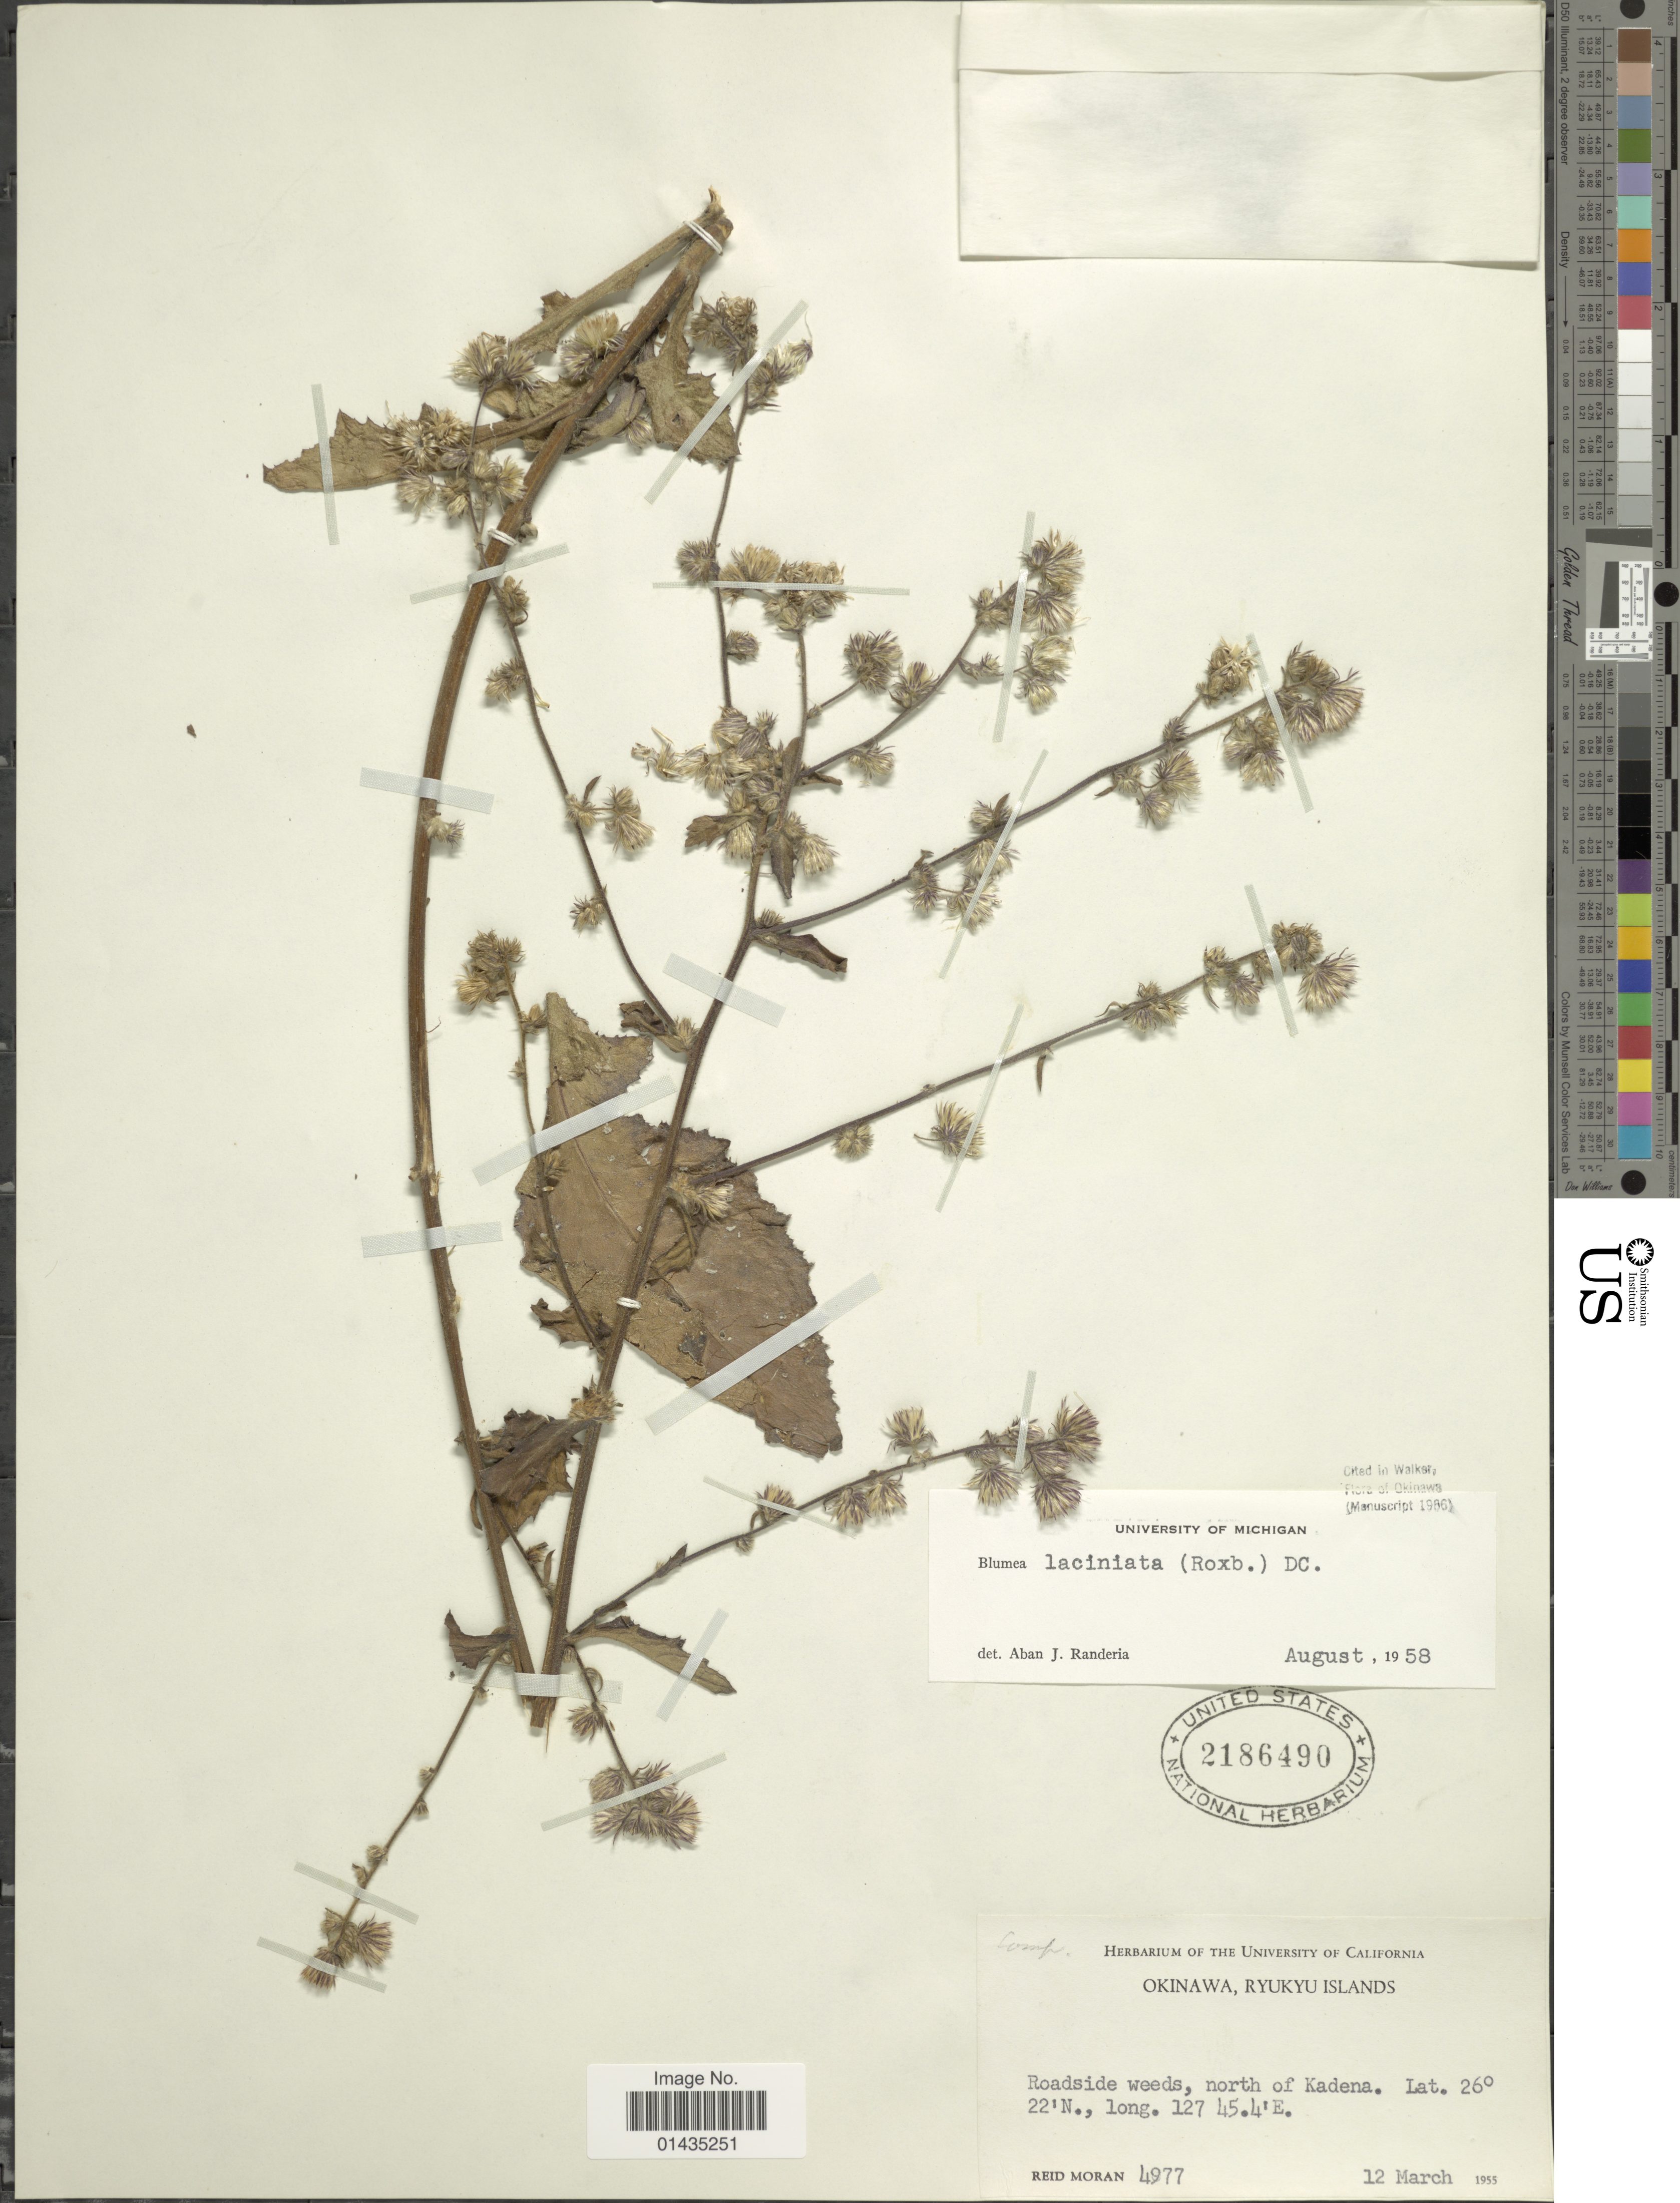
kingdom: Plantae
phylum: Tracheophyta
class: Magnoliopsida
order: Asterales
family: Asteraceae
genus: Blumea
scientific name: Blumea laciniata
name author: (Roxb.) DC.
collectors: R. V. Moran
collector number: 4977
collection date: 1955-03-12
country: Japan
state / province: Okinawa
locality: Ryukyu Islands, north of Kadena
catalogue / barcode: US 2186490